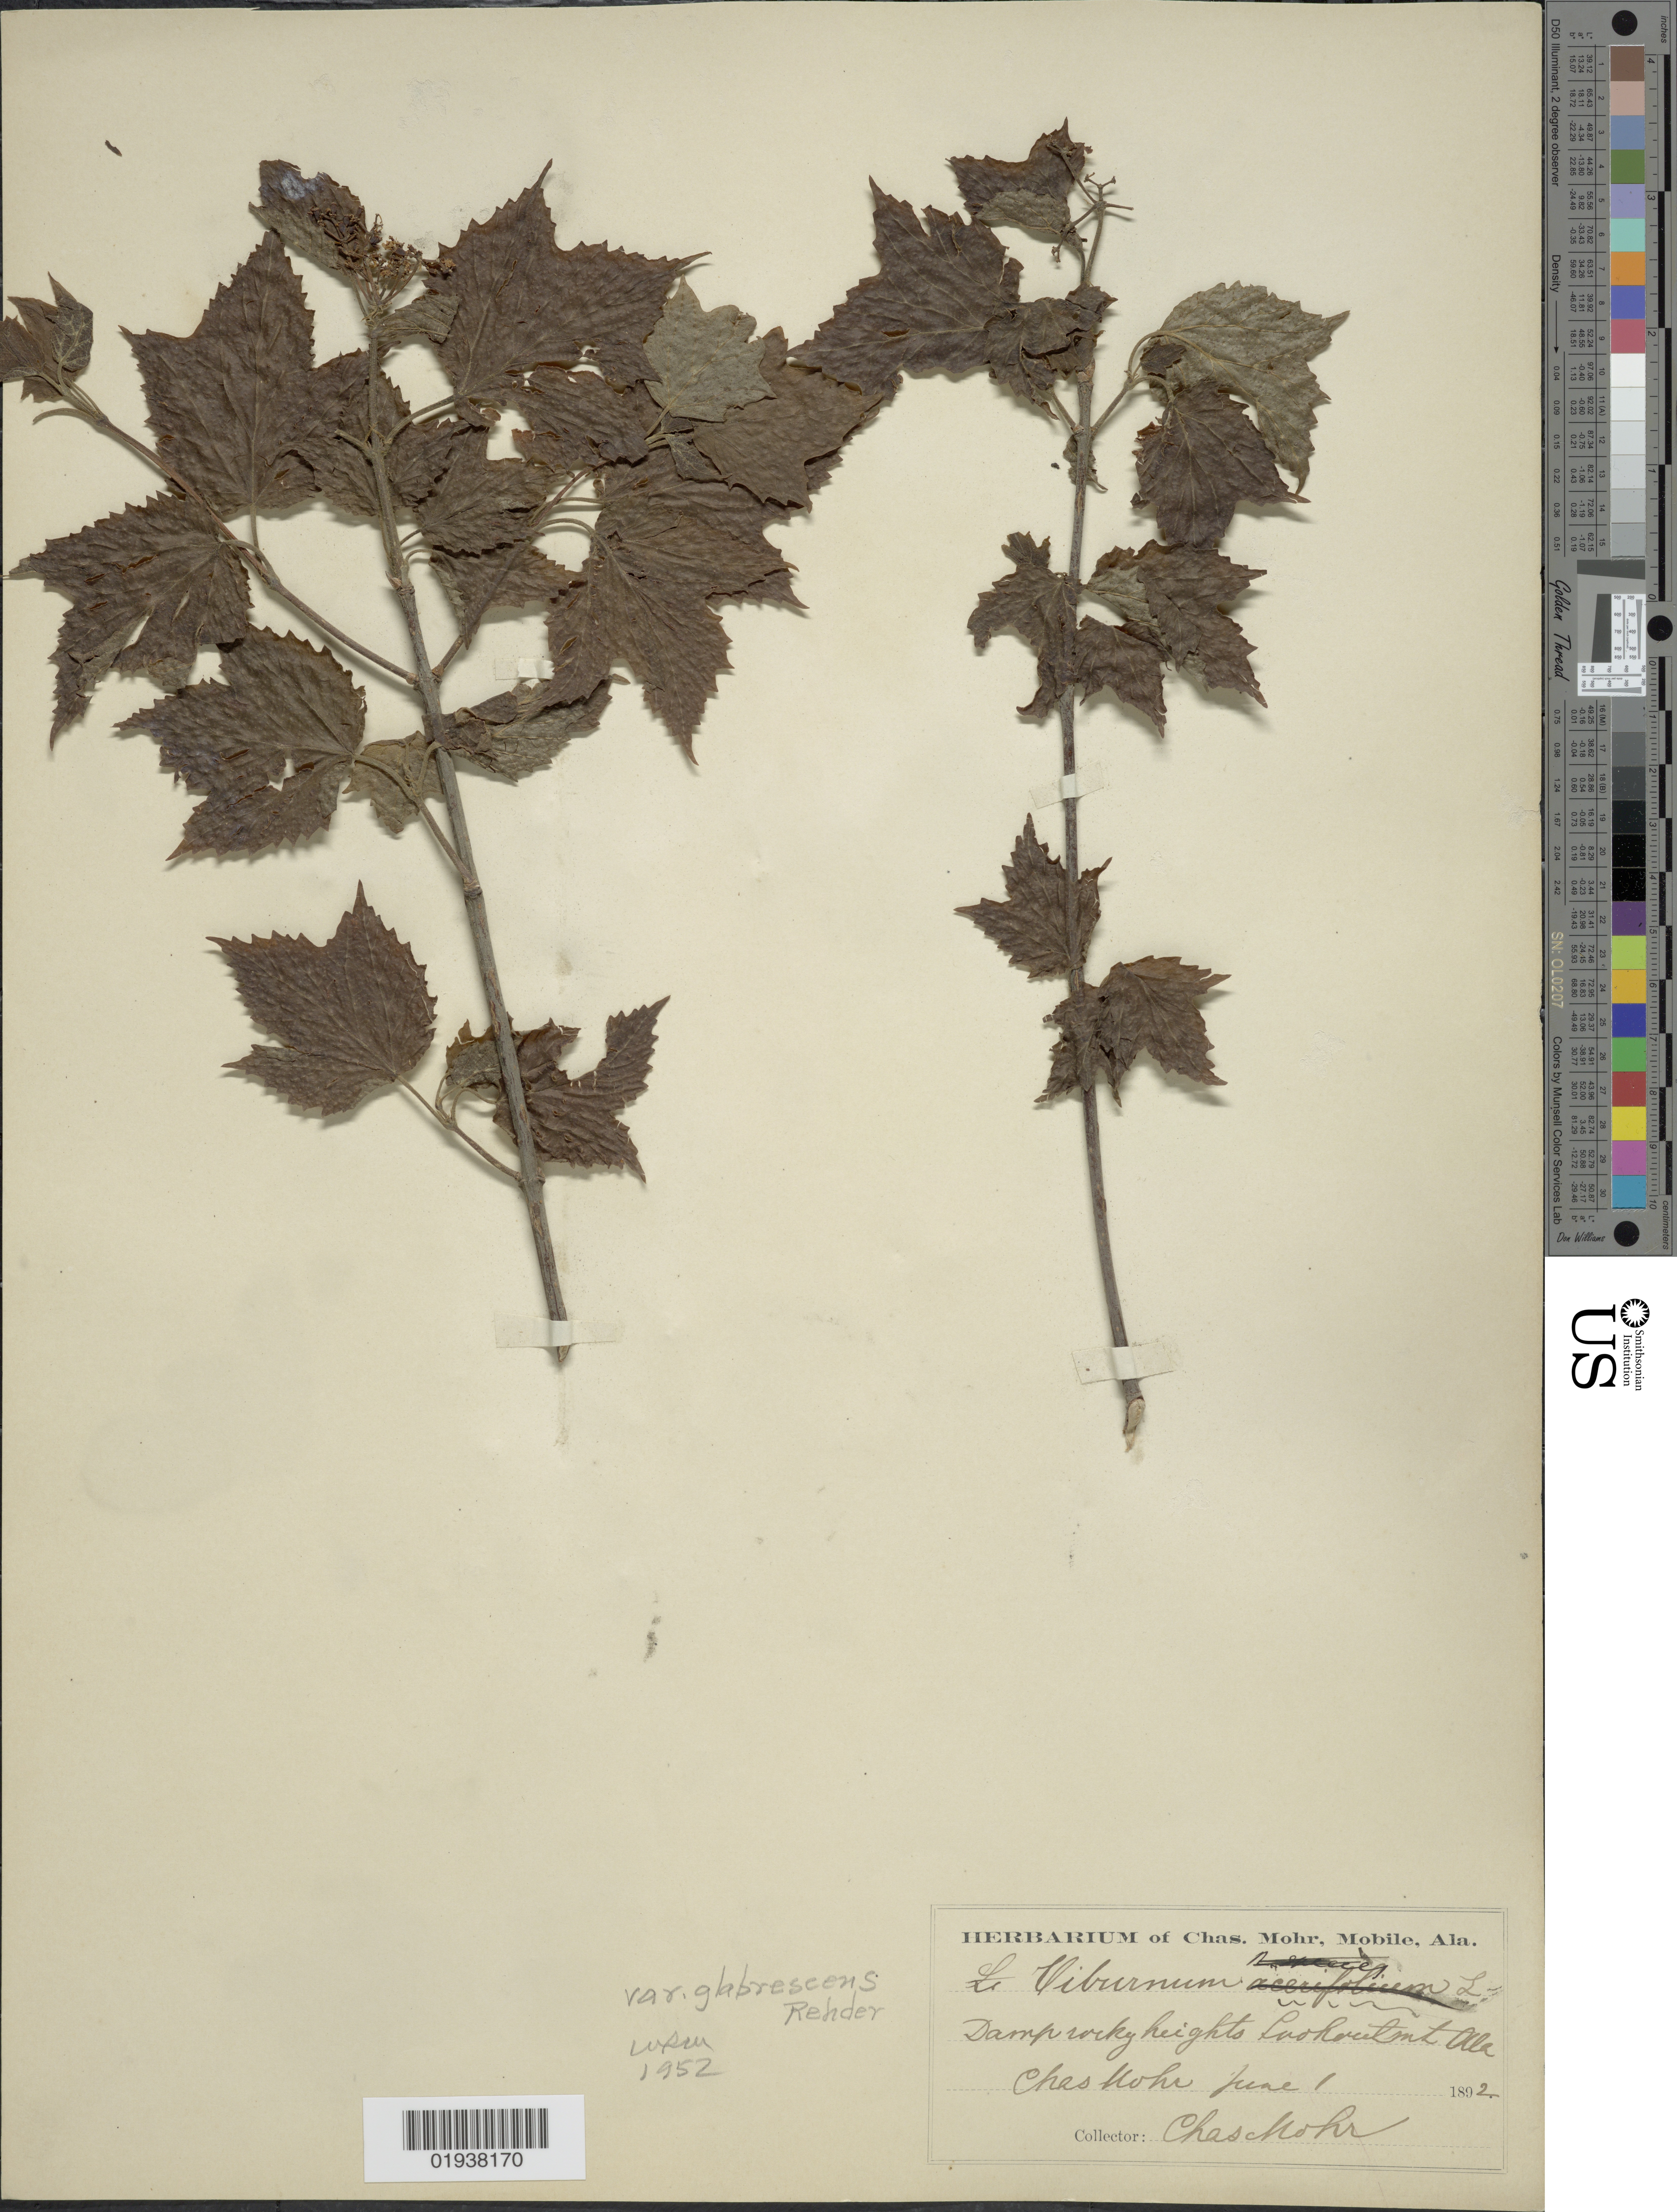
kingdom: Plantae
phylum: Tracheophyta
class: Magnoliopsida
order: Dipsacales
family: Viburnaceae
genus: Viburnum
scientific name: Viburnum acerifolium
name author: L.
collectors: Mohr, C. T. (herbarium)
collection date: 1892-06-01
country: United States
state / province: Alabama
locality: Damp rocky heights Lookout mt.